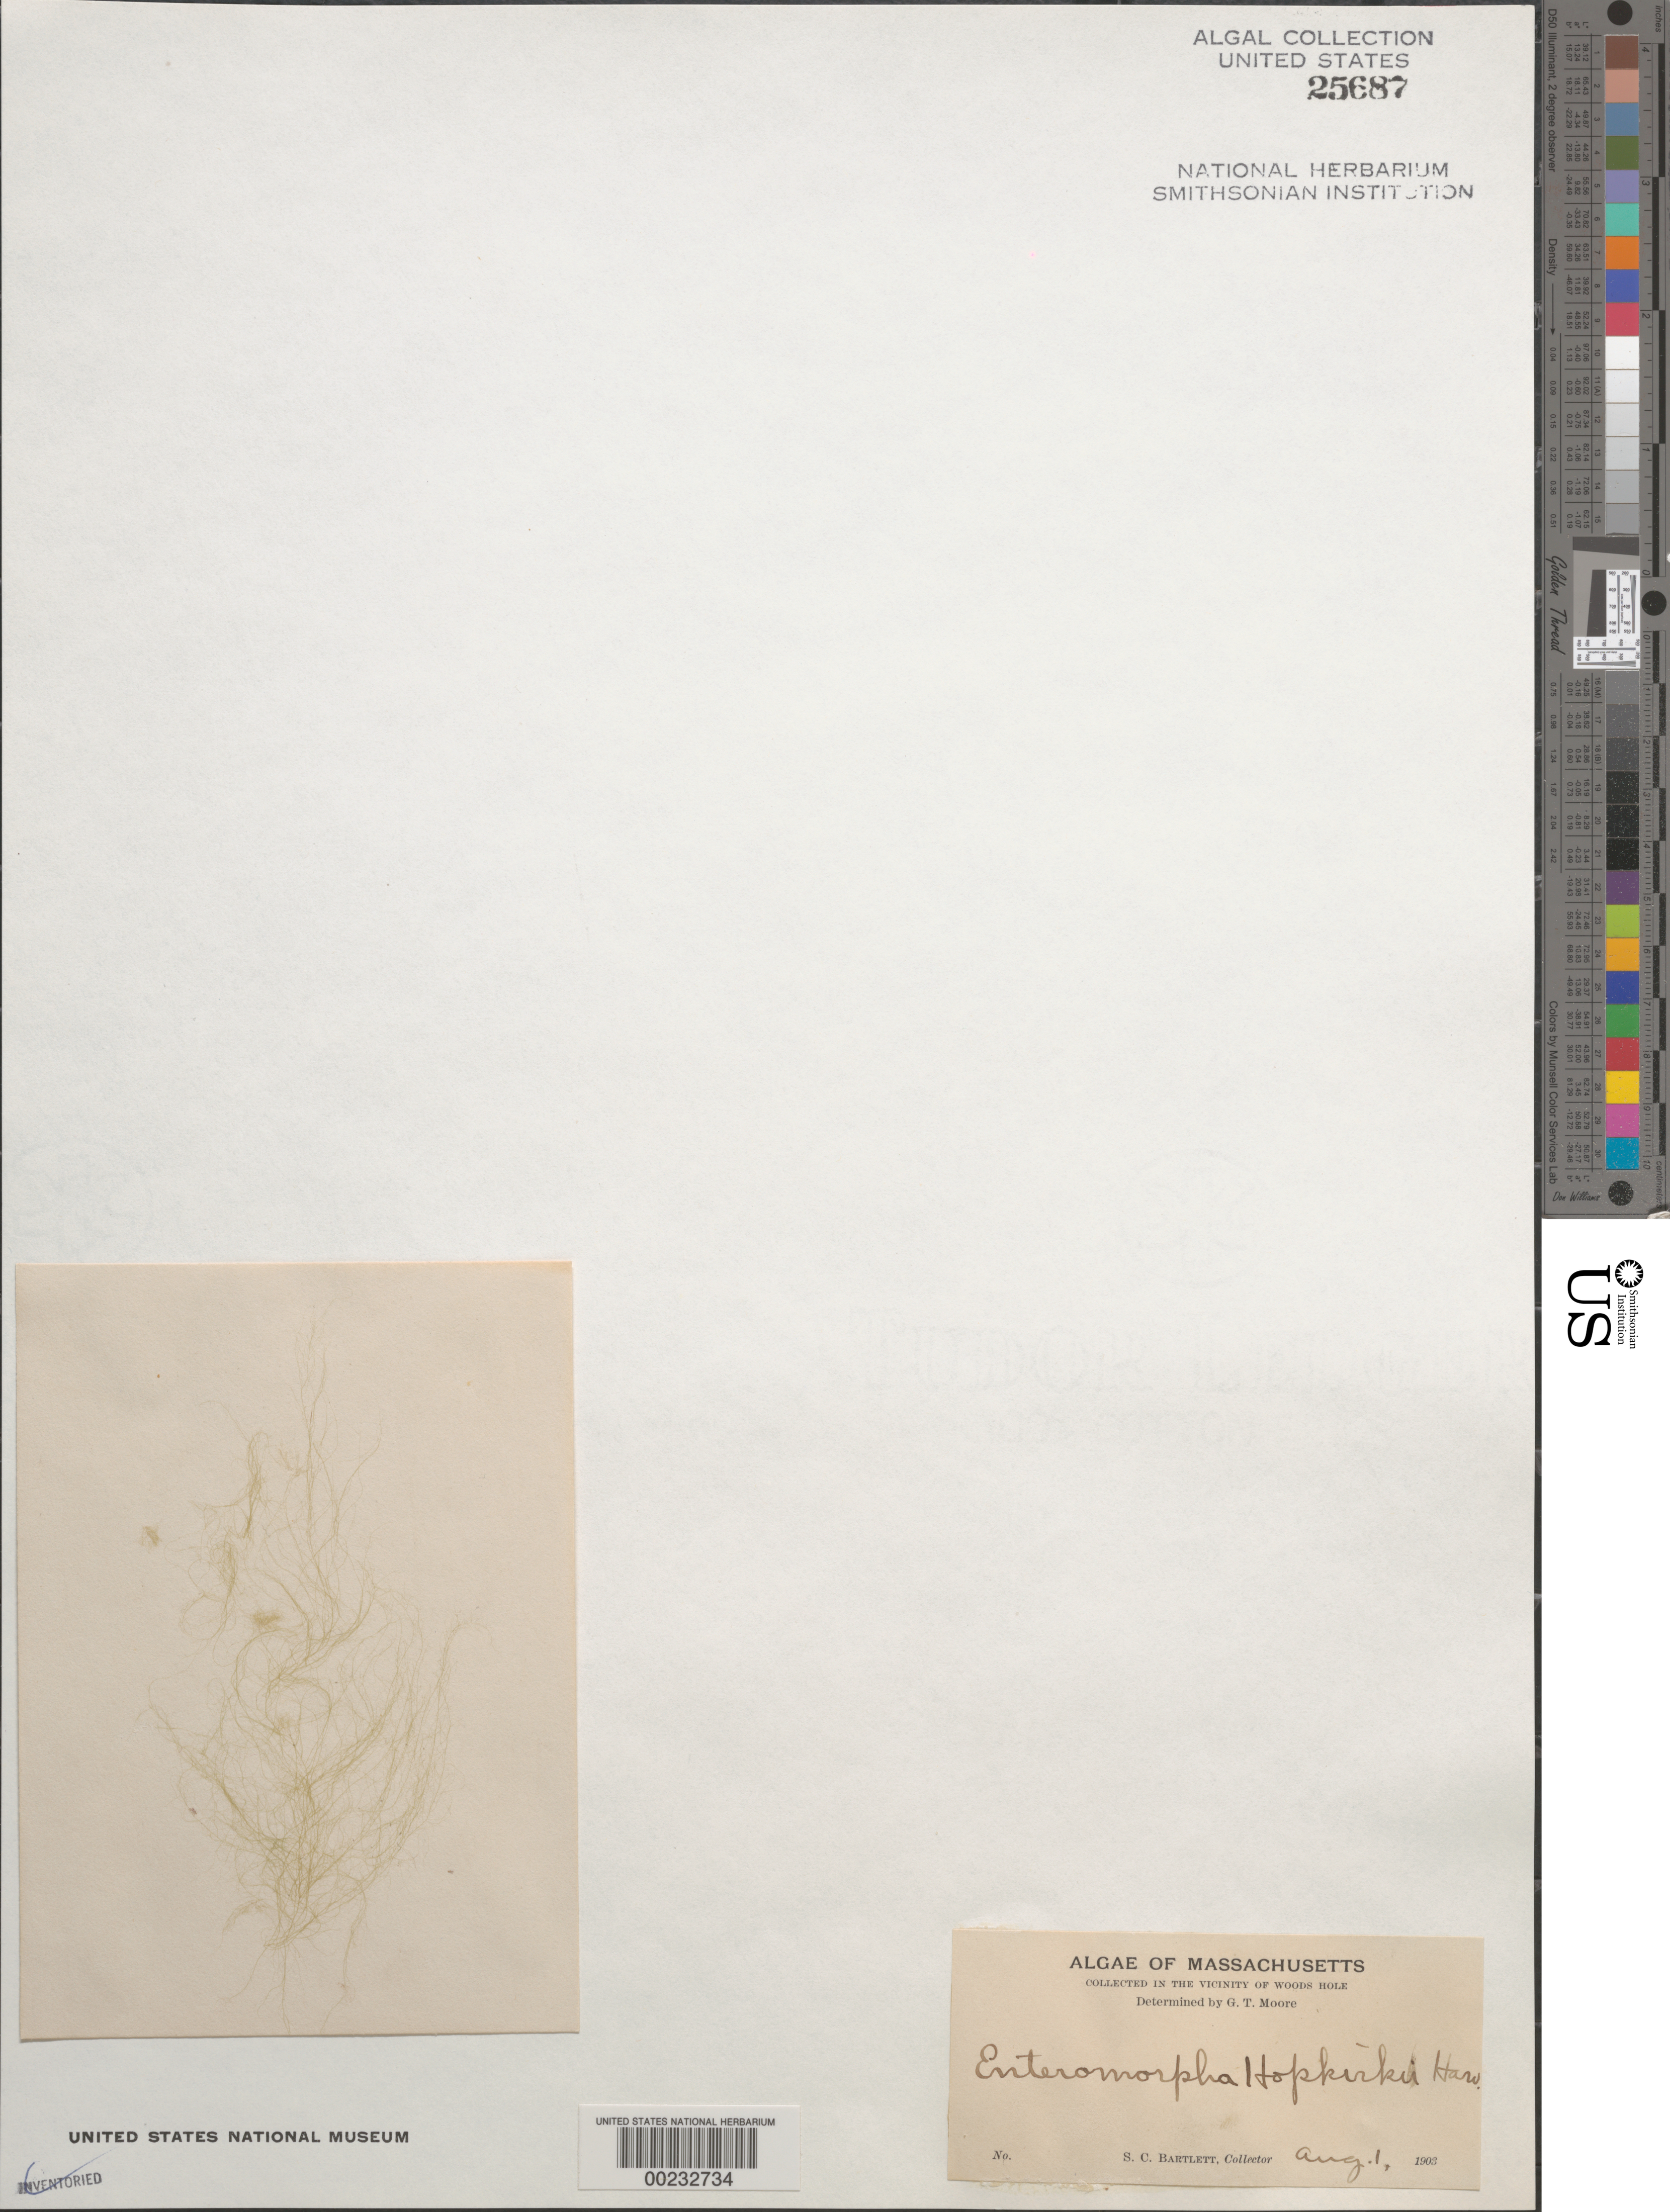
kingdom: Plantae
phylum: Chlorophyta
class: Ulvophyceae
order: Ulvales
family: Ulvaceae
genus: Ulva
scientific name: Ulva paradoxa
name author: C. Agardh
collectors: S. C. Bartlett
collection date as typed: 01 Aug 1903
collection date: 1903-08-01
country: United States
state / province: Massachusetts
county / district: Barnstable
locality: Woods Hole area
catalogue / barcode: US 25687